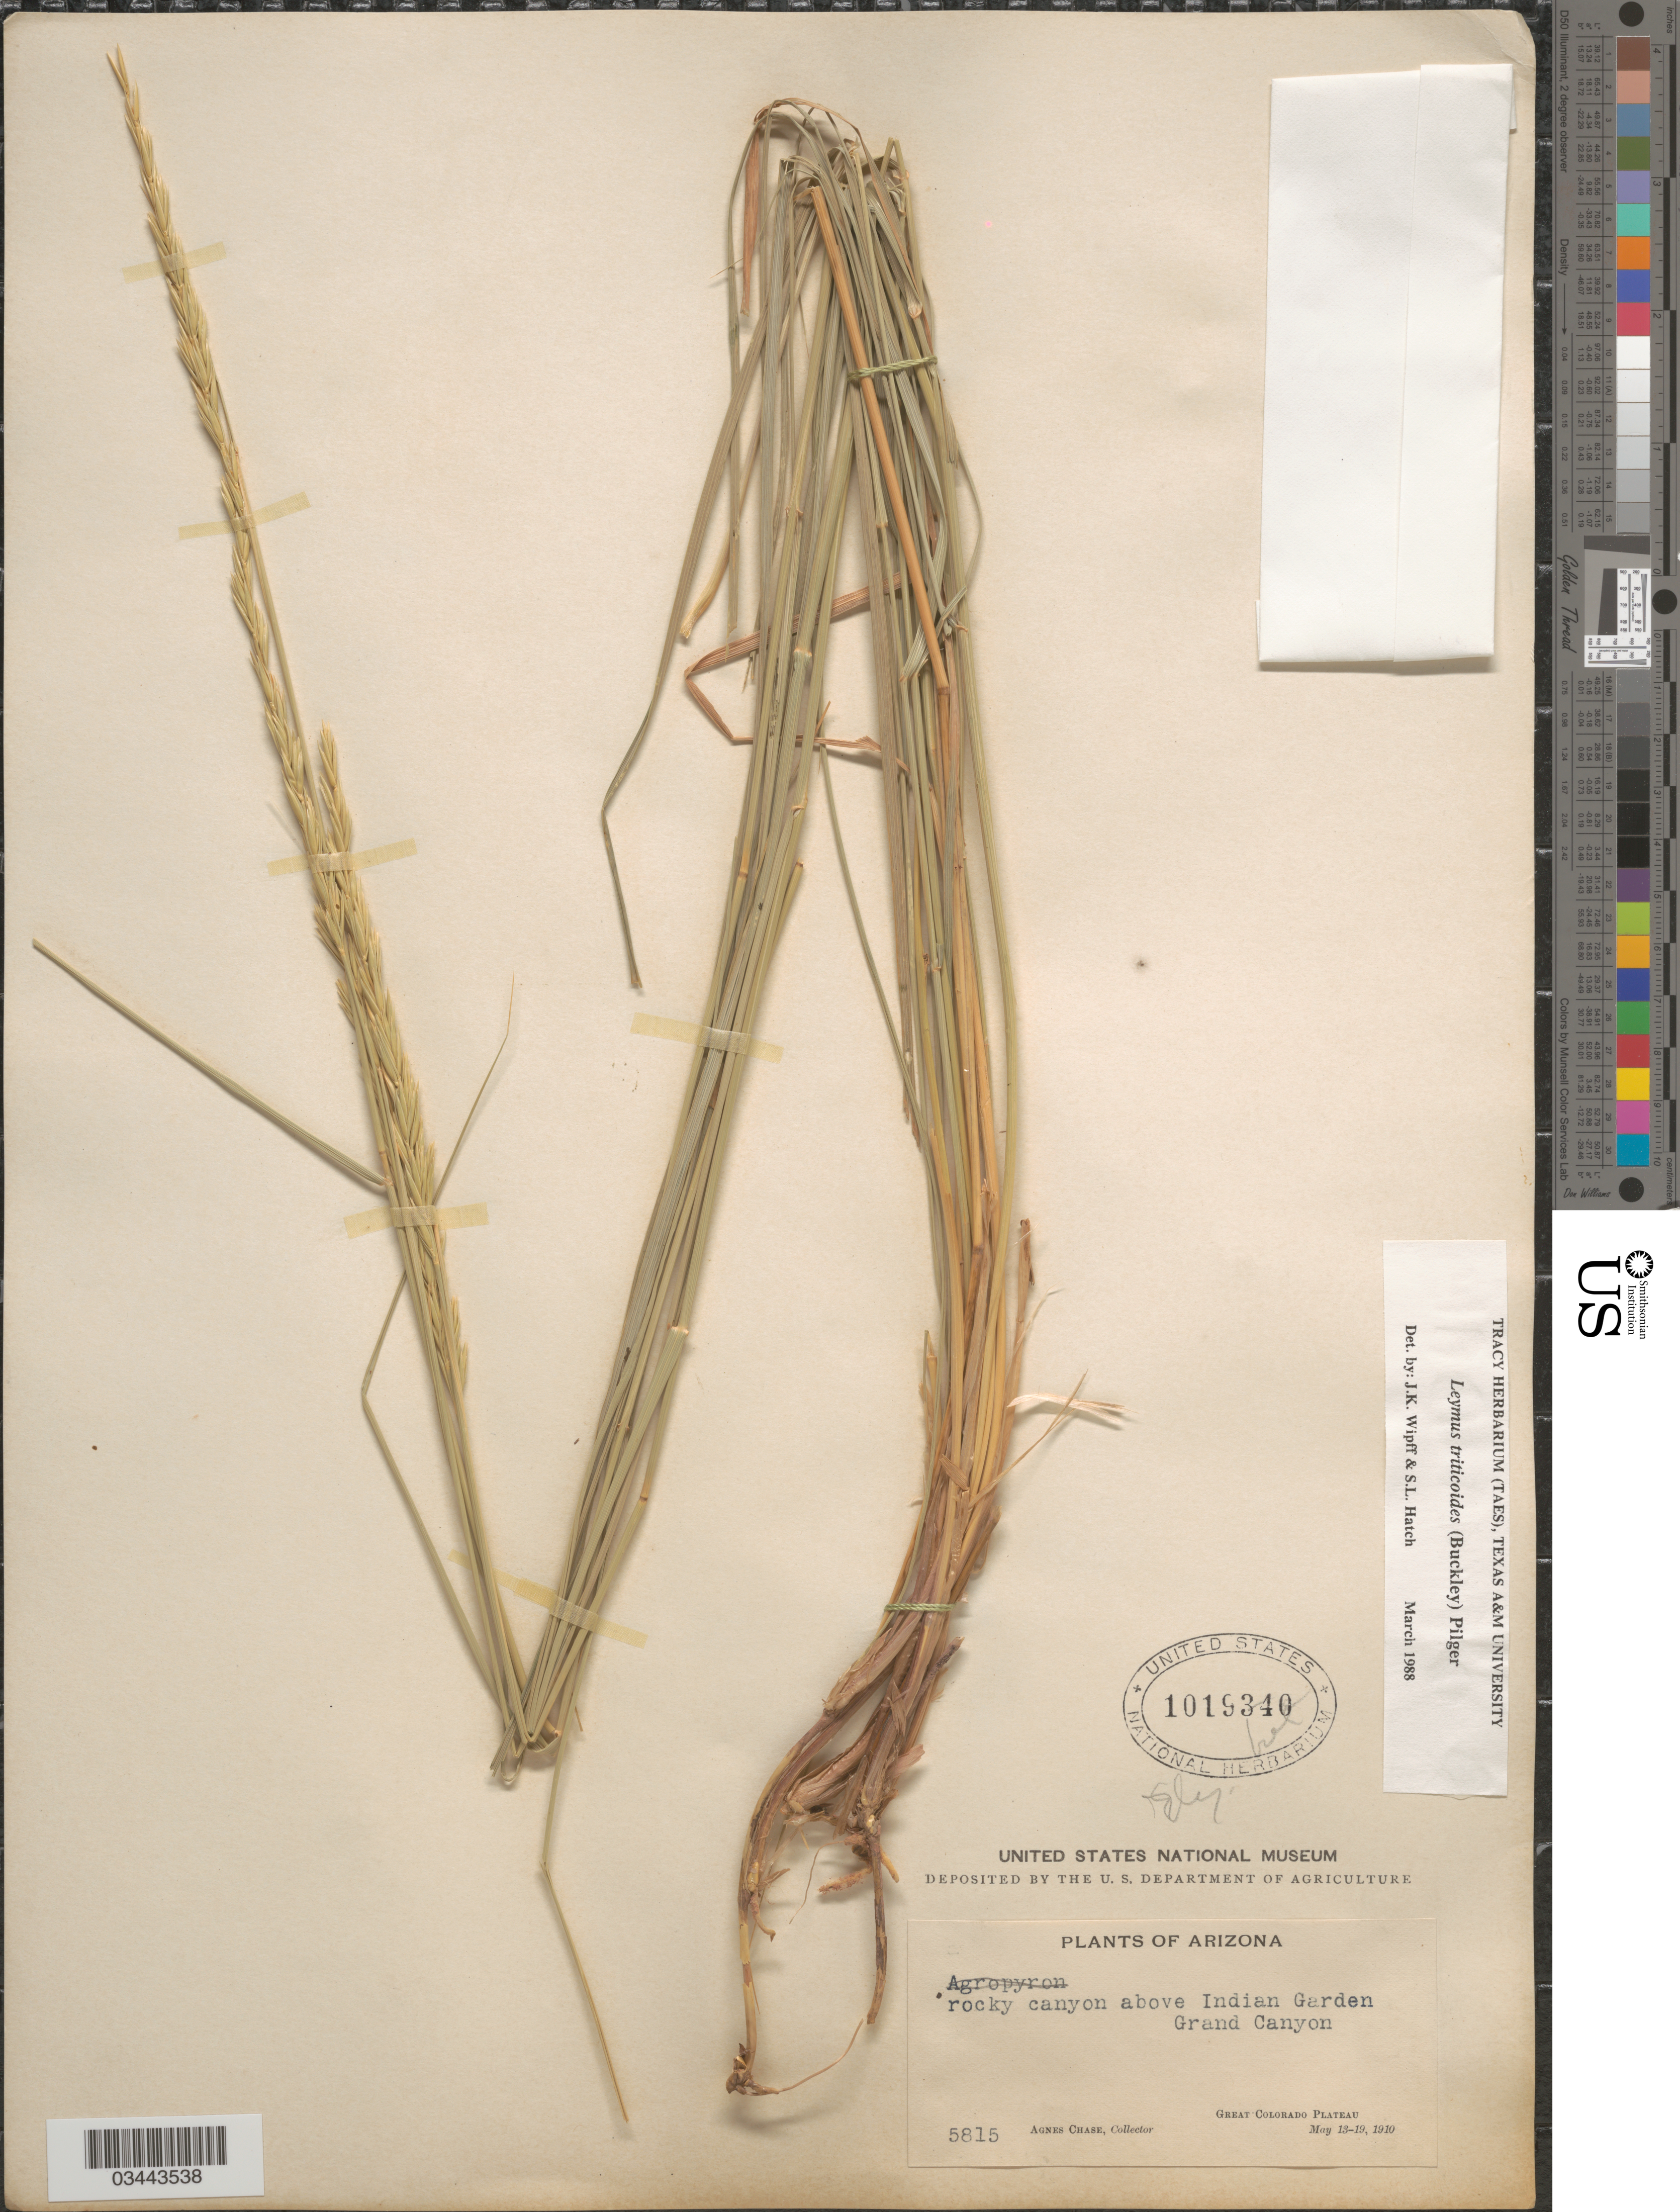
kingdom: Plantae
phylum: Tracheophyta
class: Liliopsida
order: Poales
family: Poaceae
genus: Leymus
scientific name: Leymus triticoides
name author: (Buckley) Pilg.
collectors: A. Chase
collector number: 5815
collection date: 1910-05-13/1910-05-19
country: United States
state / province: Arizona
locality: Rocky canyon above Indian Garden. Grand Canyon. Great Colorado Plateau.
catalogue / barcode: US 1019340